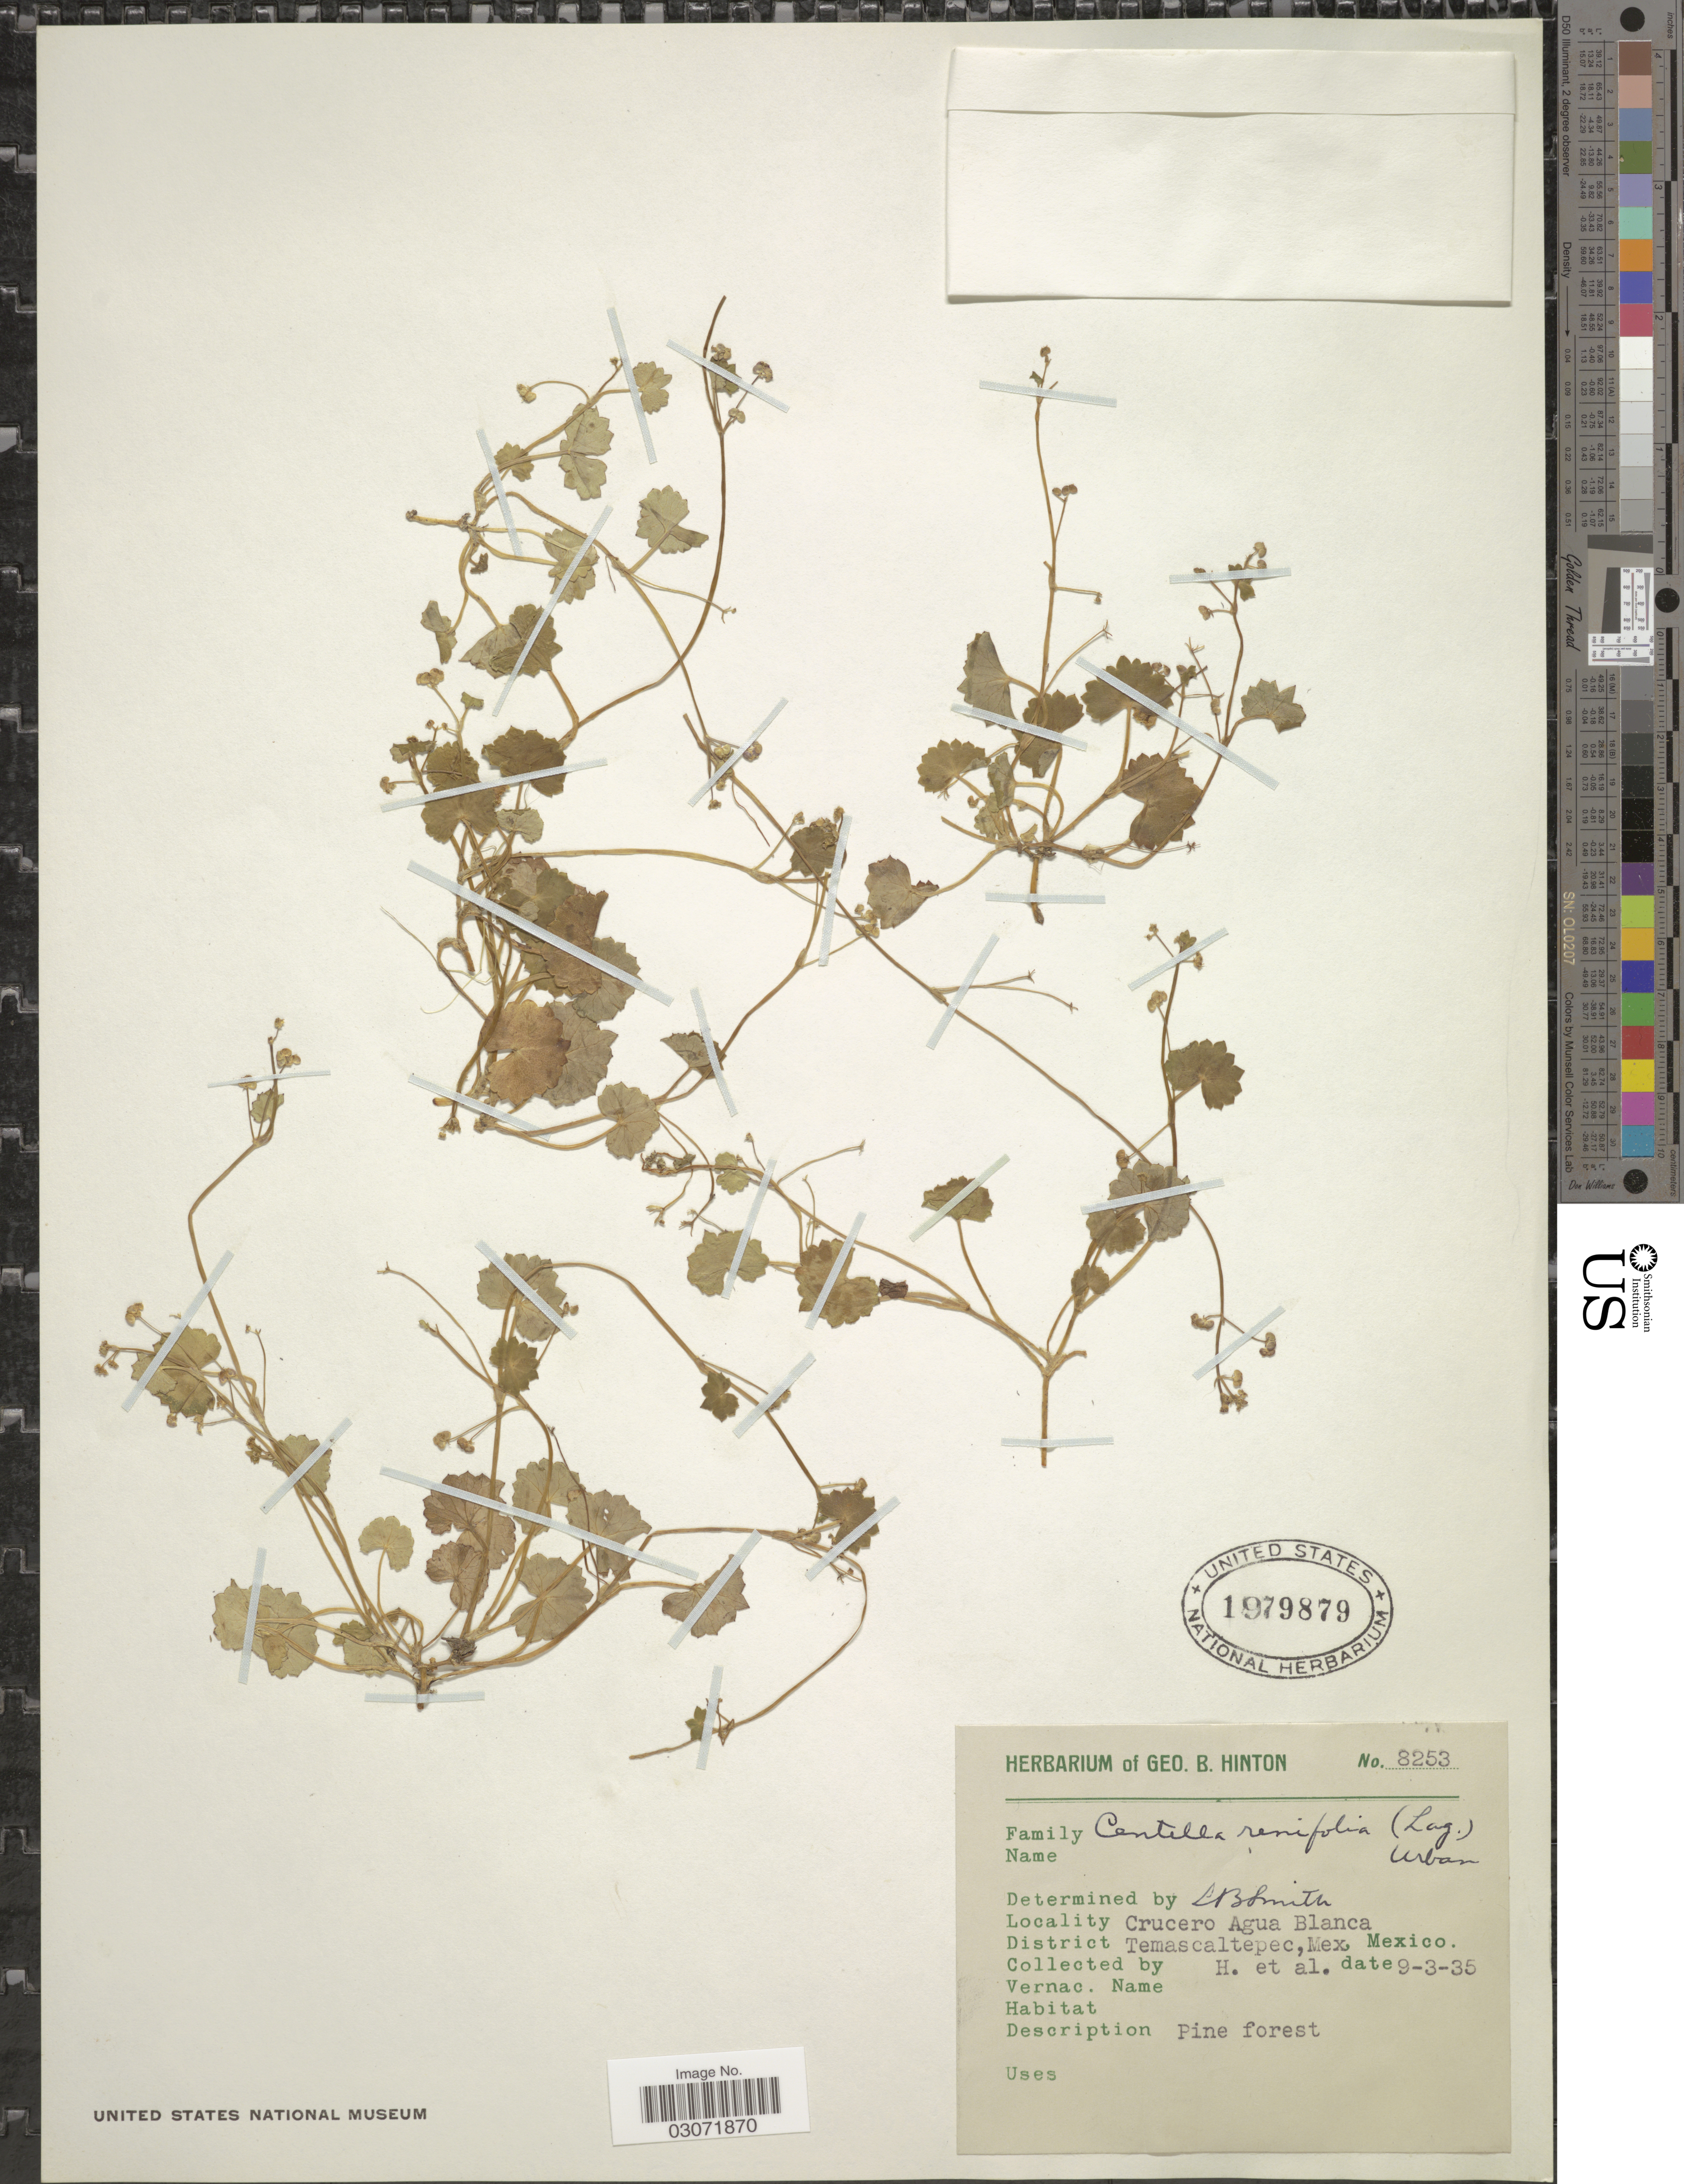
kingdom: Plantae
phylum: Tracheophyta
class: Magnoliopsida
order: Apiales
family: Apiaceae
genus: Micropleura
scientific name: Micropleura renifolia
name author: Lag.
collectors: G. B. Hinton & et al.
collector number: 8253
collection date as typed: Transcribed d/m/y: 9/3/35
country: Mexico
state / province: México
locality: Crucero Agua Blanca. District Temascaltepec.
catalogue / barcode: US 1979879